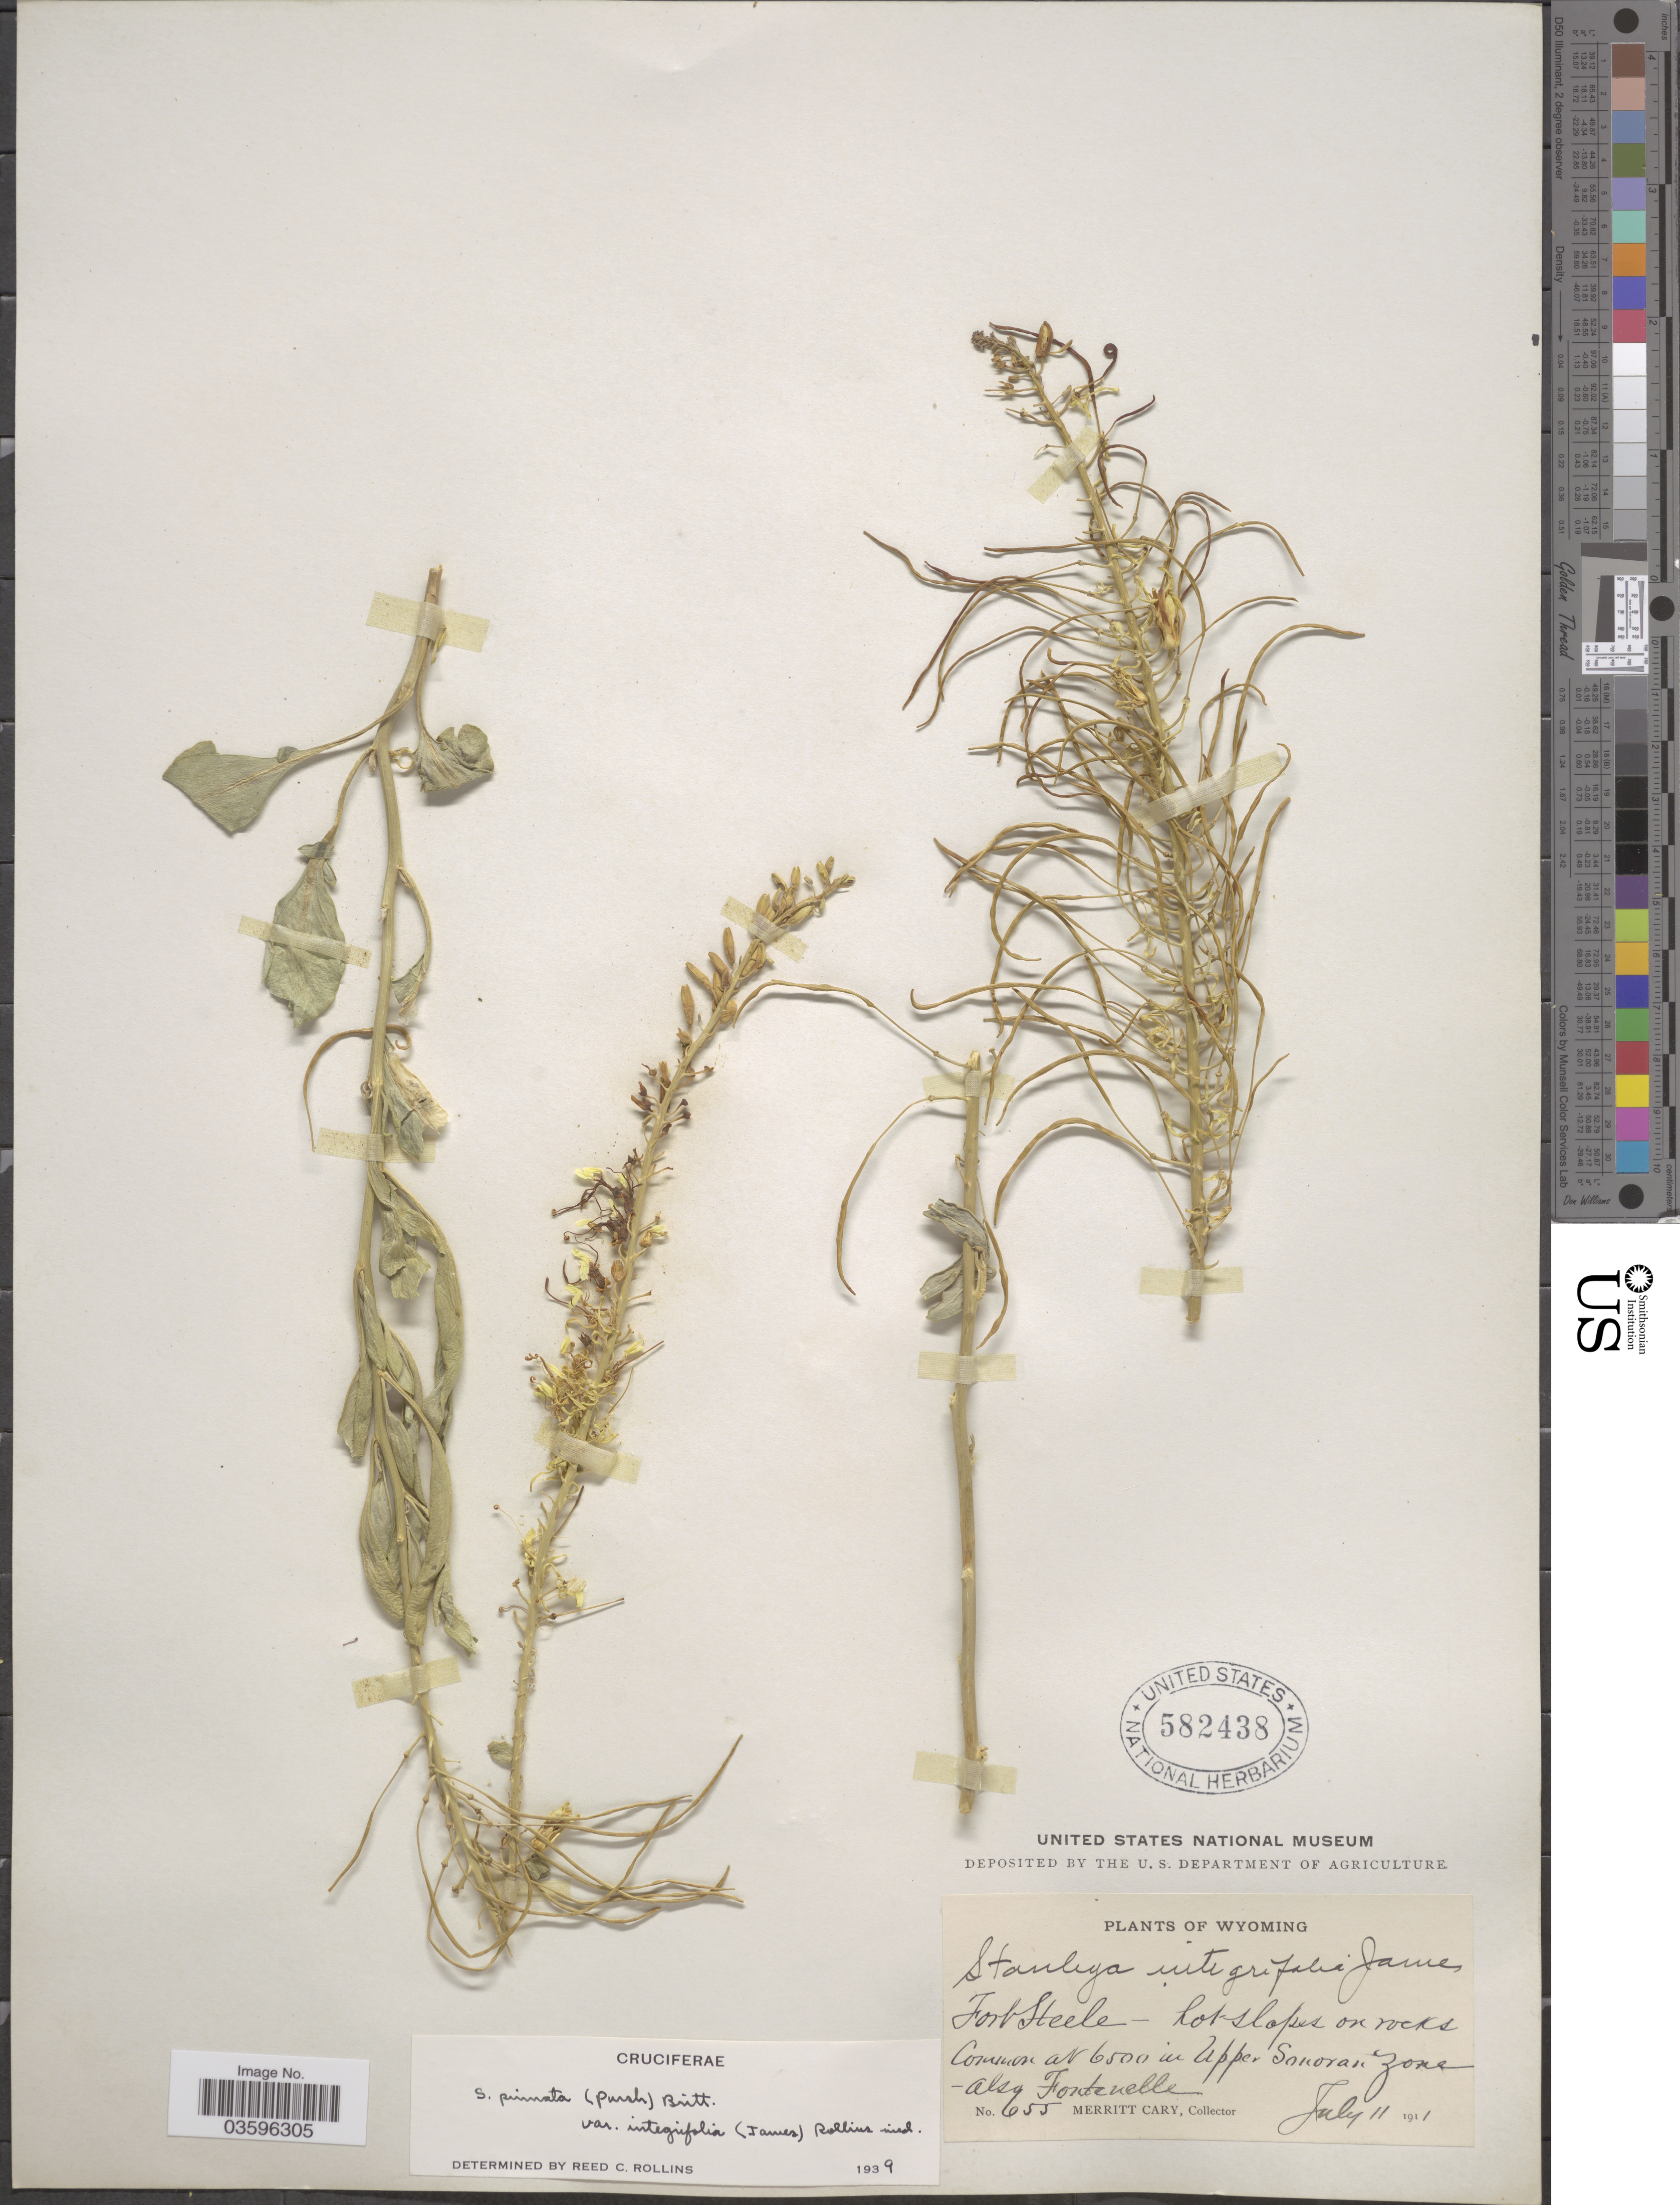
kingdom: Plantae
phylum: Tracheophyta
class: Magnoliopsida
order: Brassicales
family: Brassicaceae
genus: Stanleya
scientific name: Stanleya pinnata var. integrifolia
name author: (E. James) Rollins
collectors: M. Cary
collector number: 655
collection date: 1911-07-11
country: United States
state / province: Wyoming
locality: Fort Steele. Fontenelle.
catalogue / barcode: US 582438